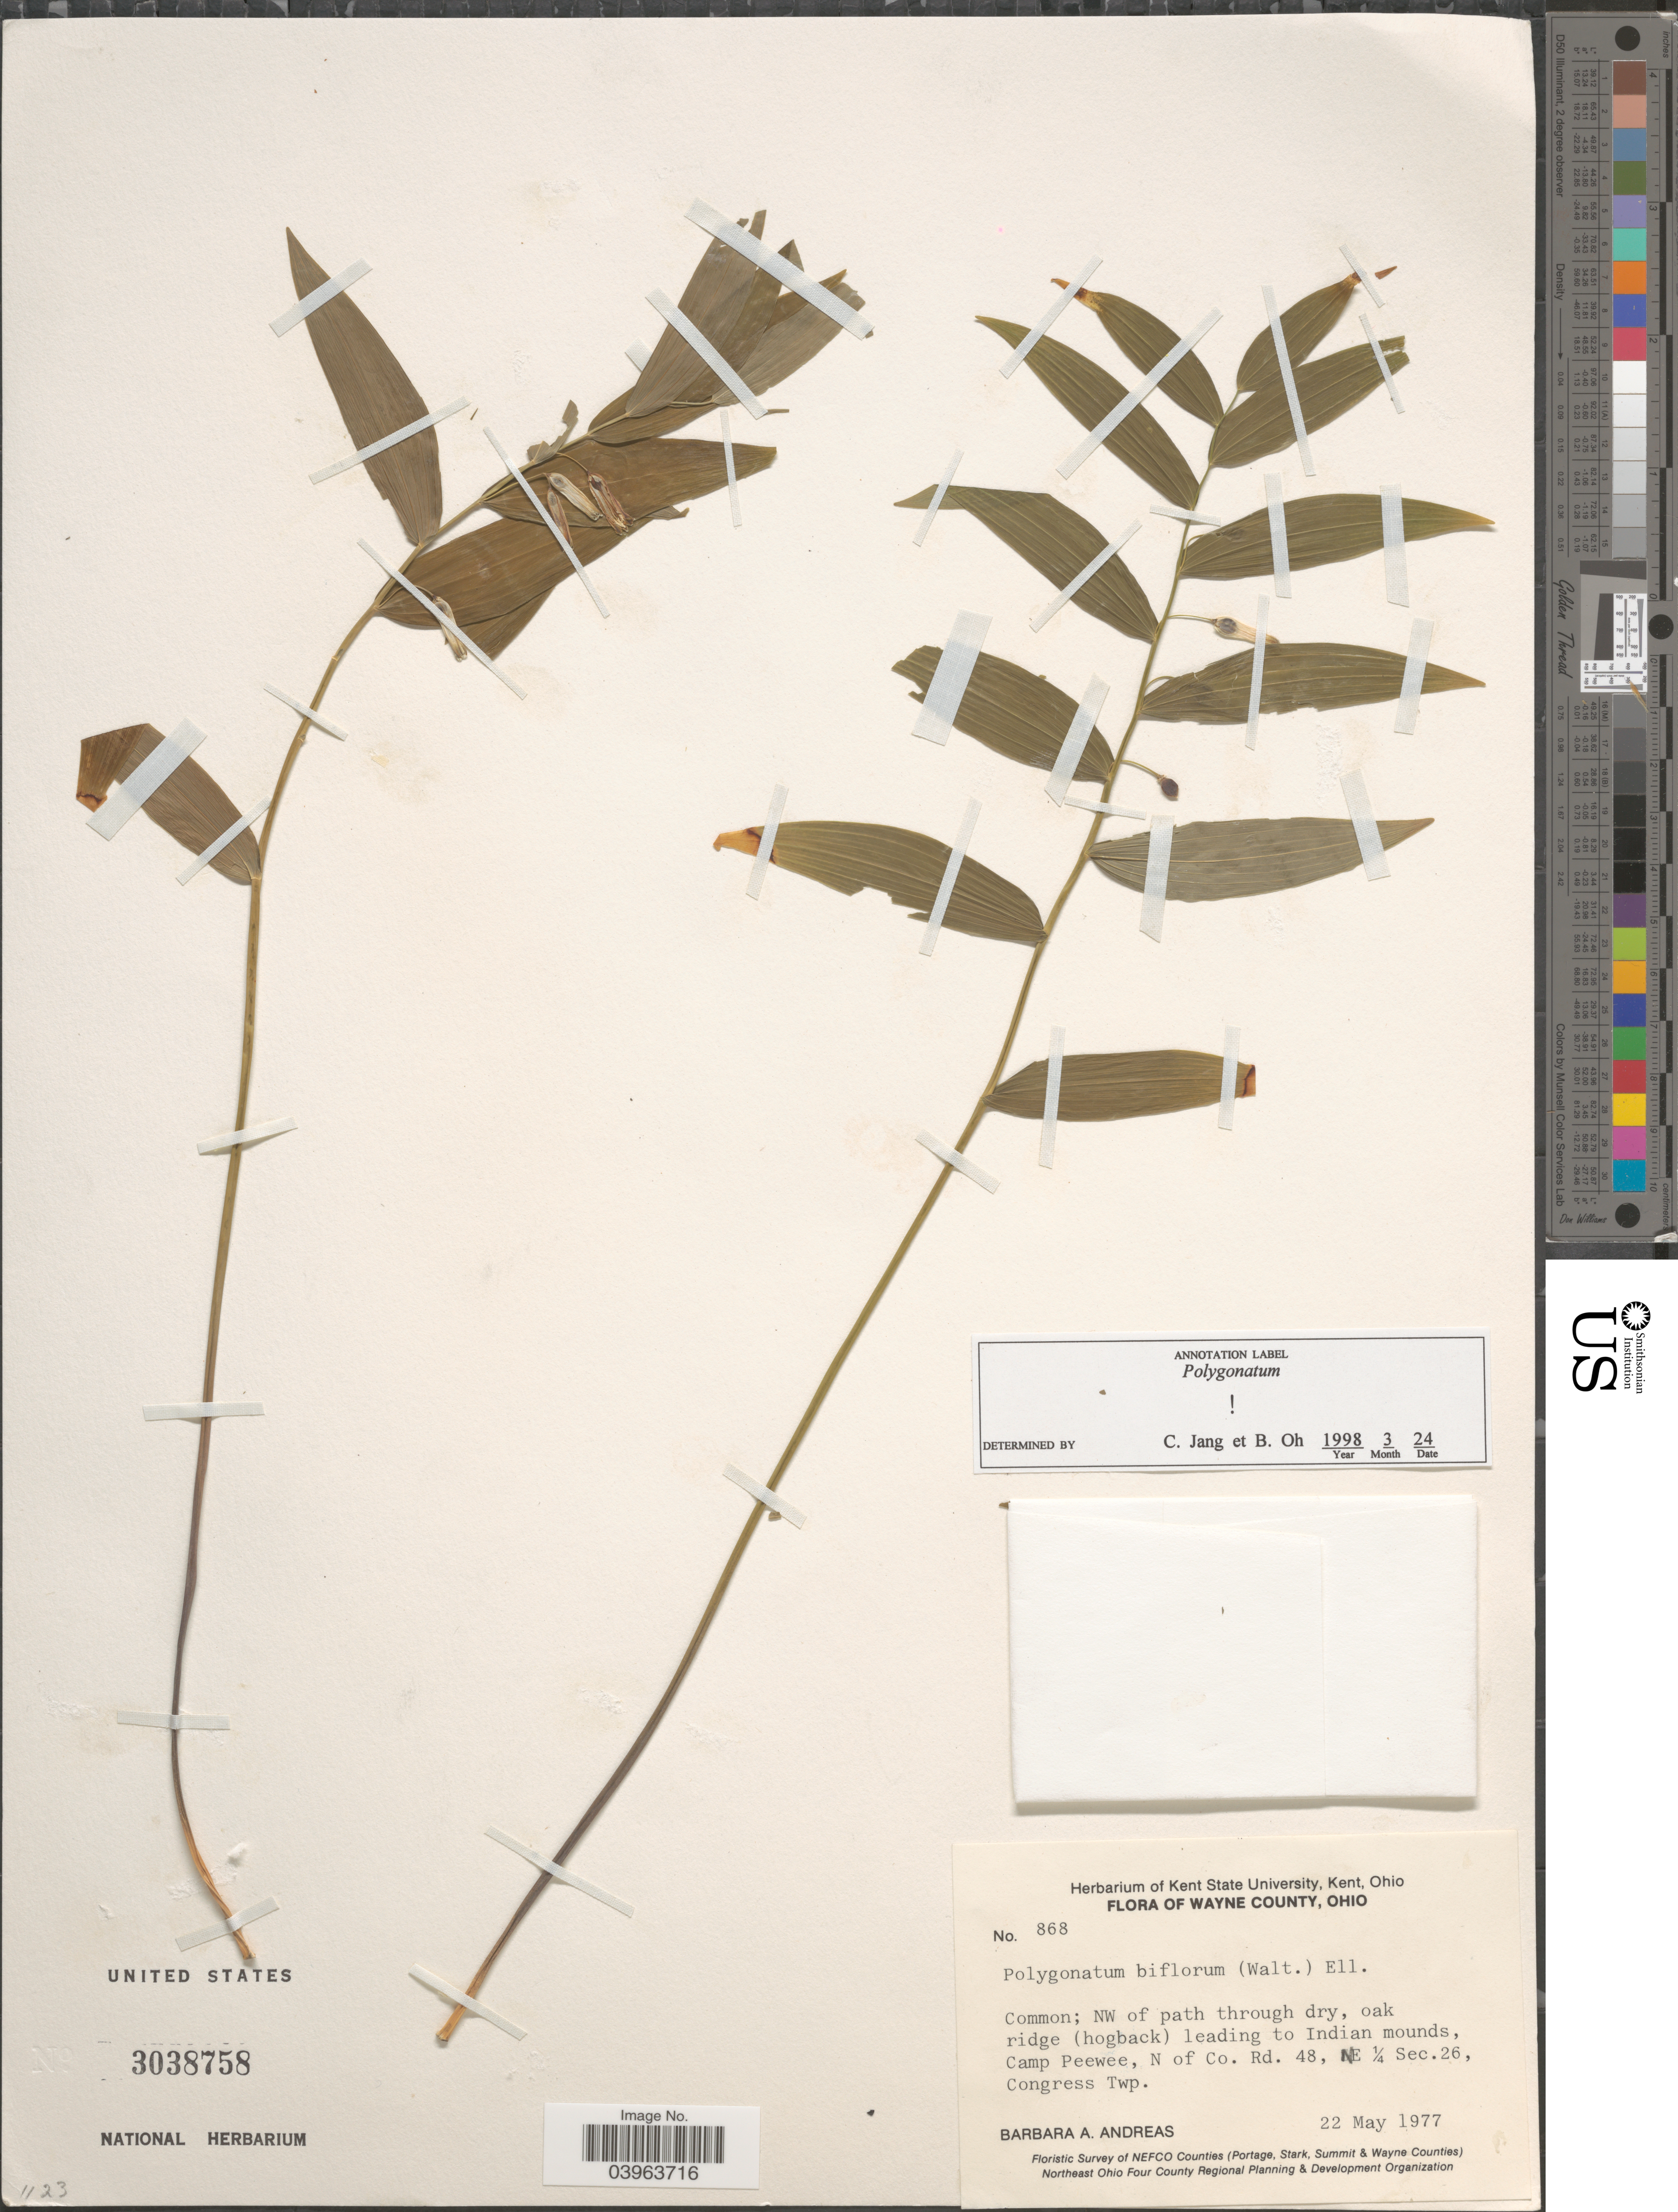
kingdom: Plantae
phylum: Tracheophyta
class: Liliopsida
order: Asparagales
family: Asparagaceae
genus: Polygonatum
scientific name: Polygonatum biflorum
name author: (Walter) Elliott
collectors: B. A. Andreas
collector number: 868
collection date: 1977-05-22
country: United States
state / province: Ohio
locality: Wayne Co. Common; NW of path through dry, oak ridge (hogback) leading to Indian mounds, Camp Peewee, N of Co. Rd. 48, NE ¼ Sec.26, Congress Twp.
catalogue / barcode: US 3038758